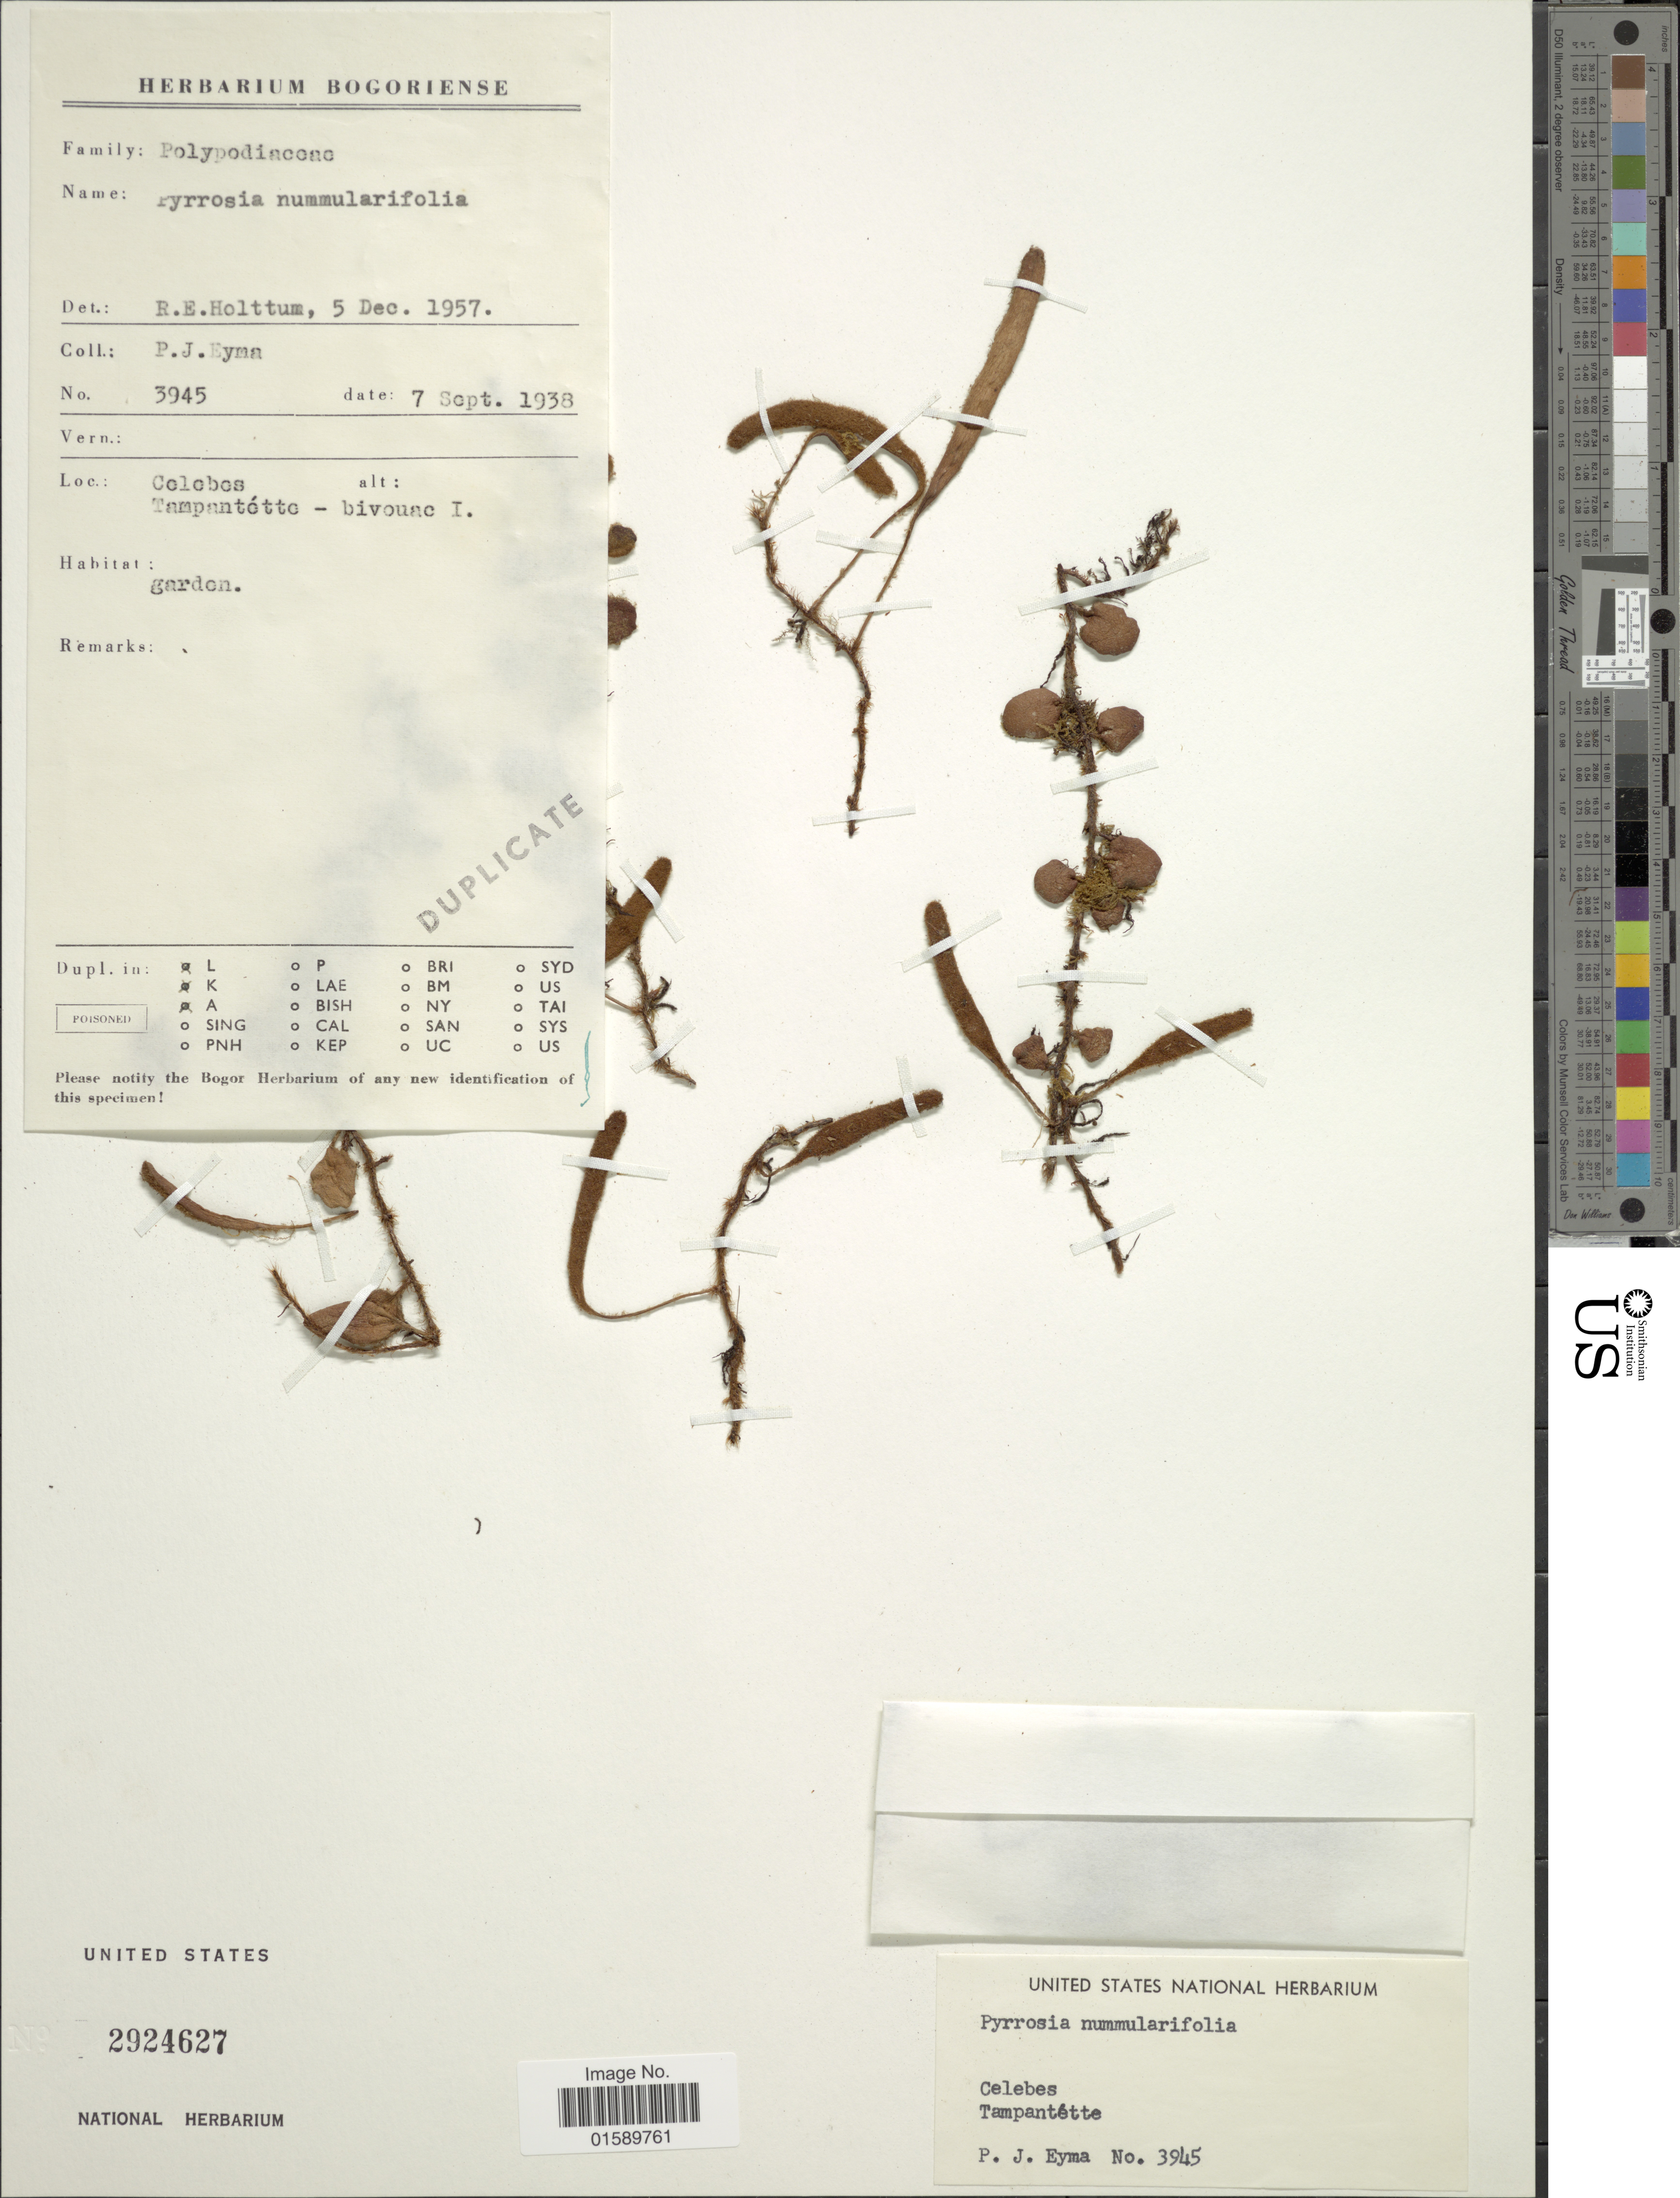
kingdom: Plantae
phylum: Tracheophyta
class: Polypodiopsida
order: Polypodiales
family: Polypodiaceae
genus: Pyrrosia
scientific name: Pyrrosia nummularifolia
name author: (Sw.) Ching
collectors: P. J. Eyma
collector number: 3945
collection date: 1938-09-07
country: Indonesia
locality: Celebes, Tampantette - bivouce I, garden.[unsure placement] [interpreted]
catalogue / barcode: US 2924627